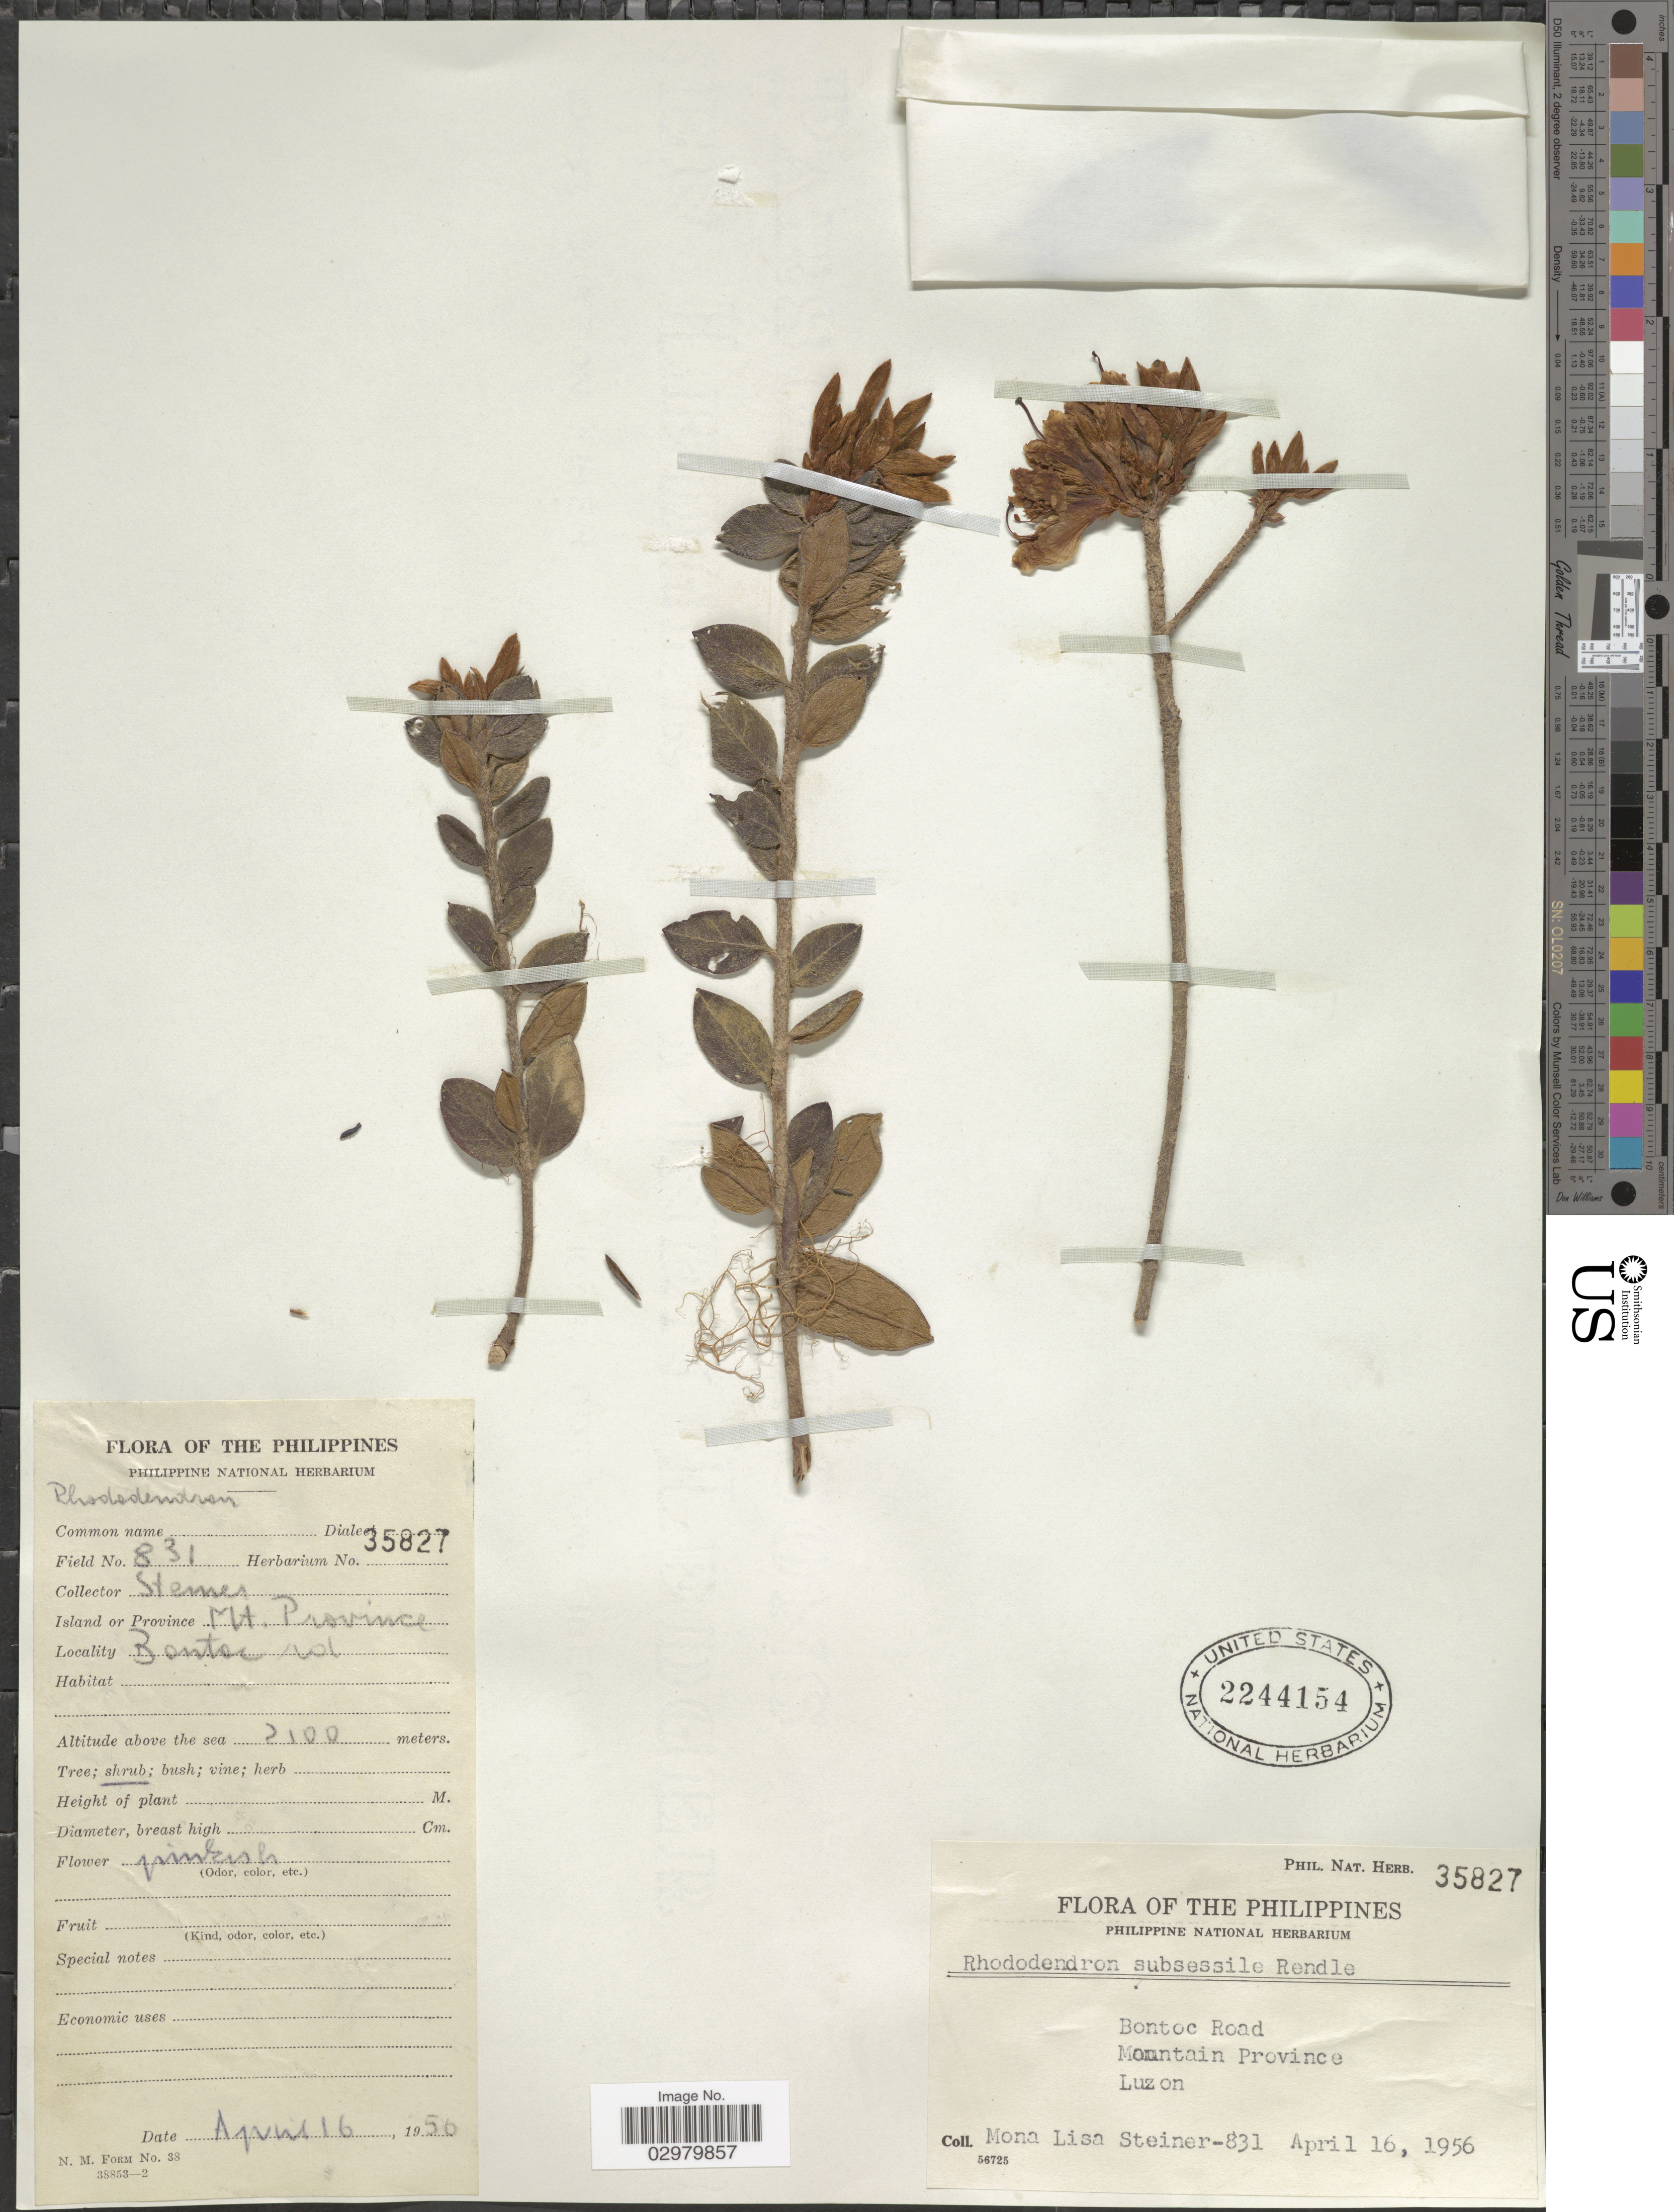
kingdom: Plantae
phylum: Tracheophyta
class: Magnoliopsida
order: Ericales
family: Ericaceae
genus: Rhododendron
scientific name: Rhododendron subsessile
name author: Rendle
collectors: M. Steiner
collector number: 831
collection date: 1956-04-16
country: Philippines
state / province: Cordillera (Administrative Region)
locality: Bontoc Road, Mountain Province, Luzon.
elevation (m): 2100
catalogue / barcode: US 2244154